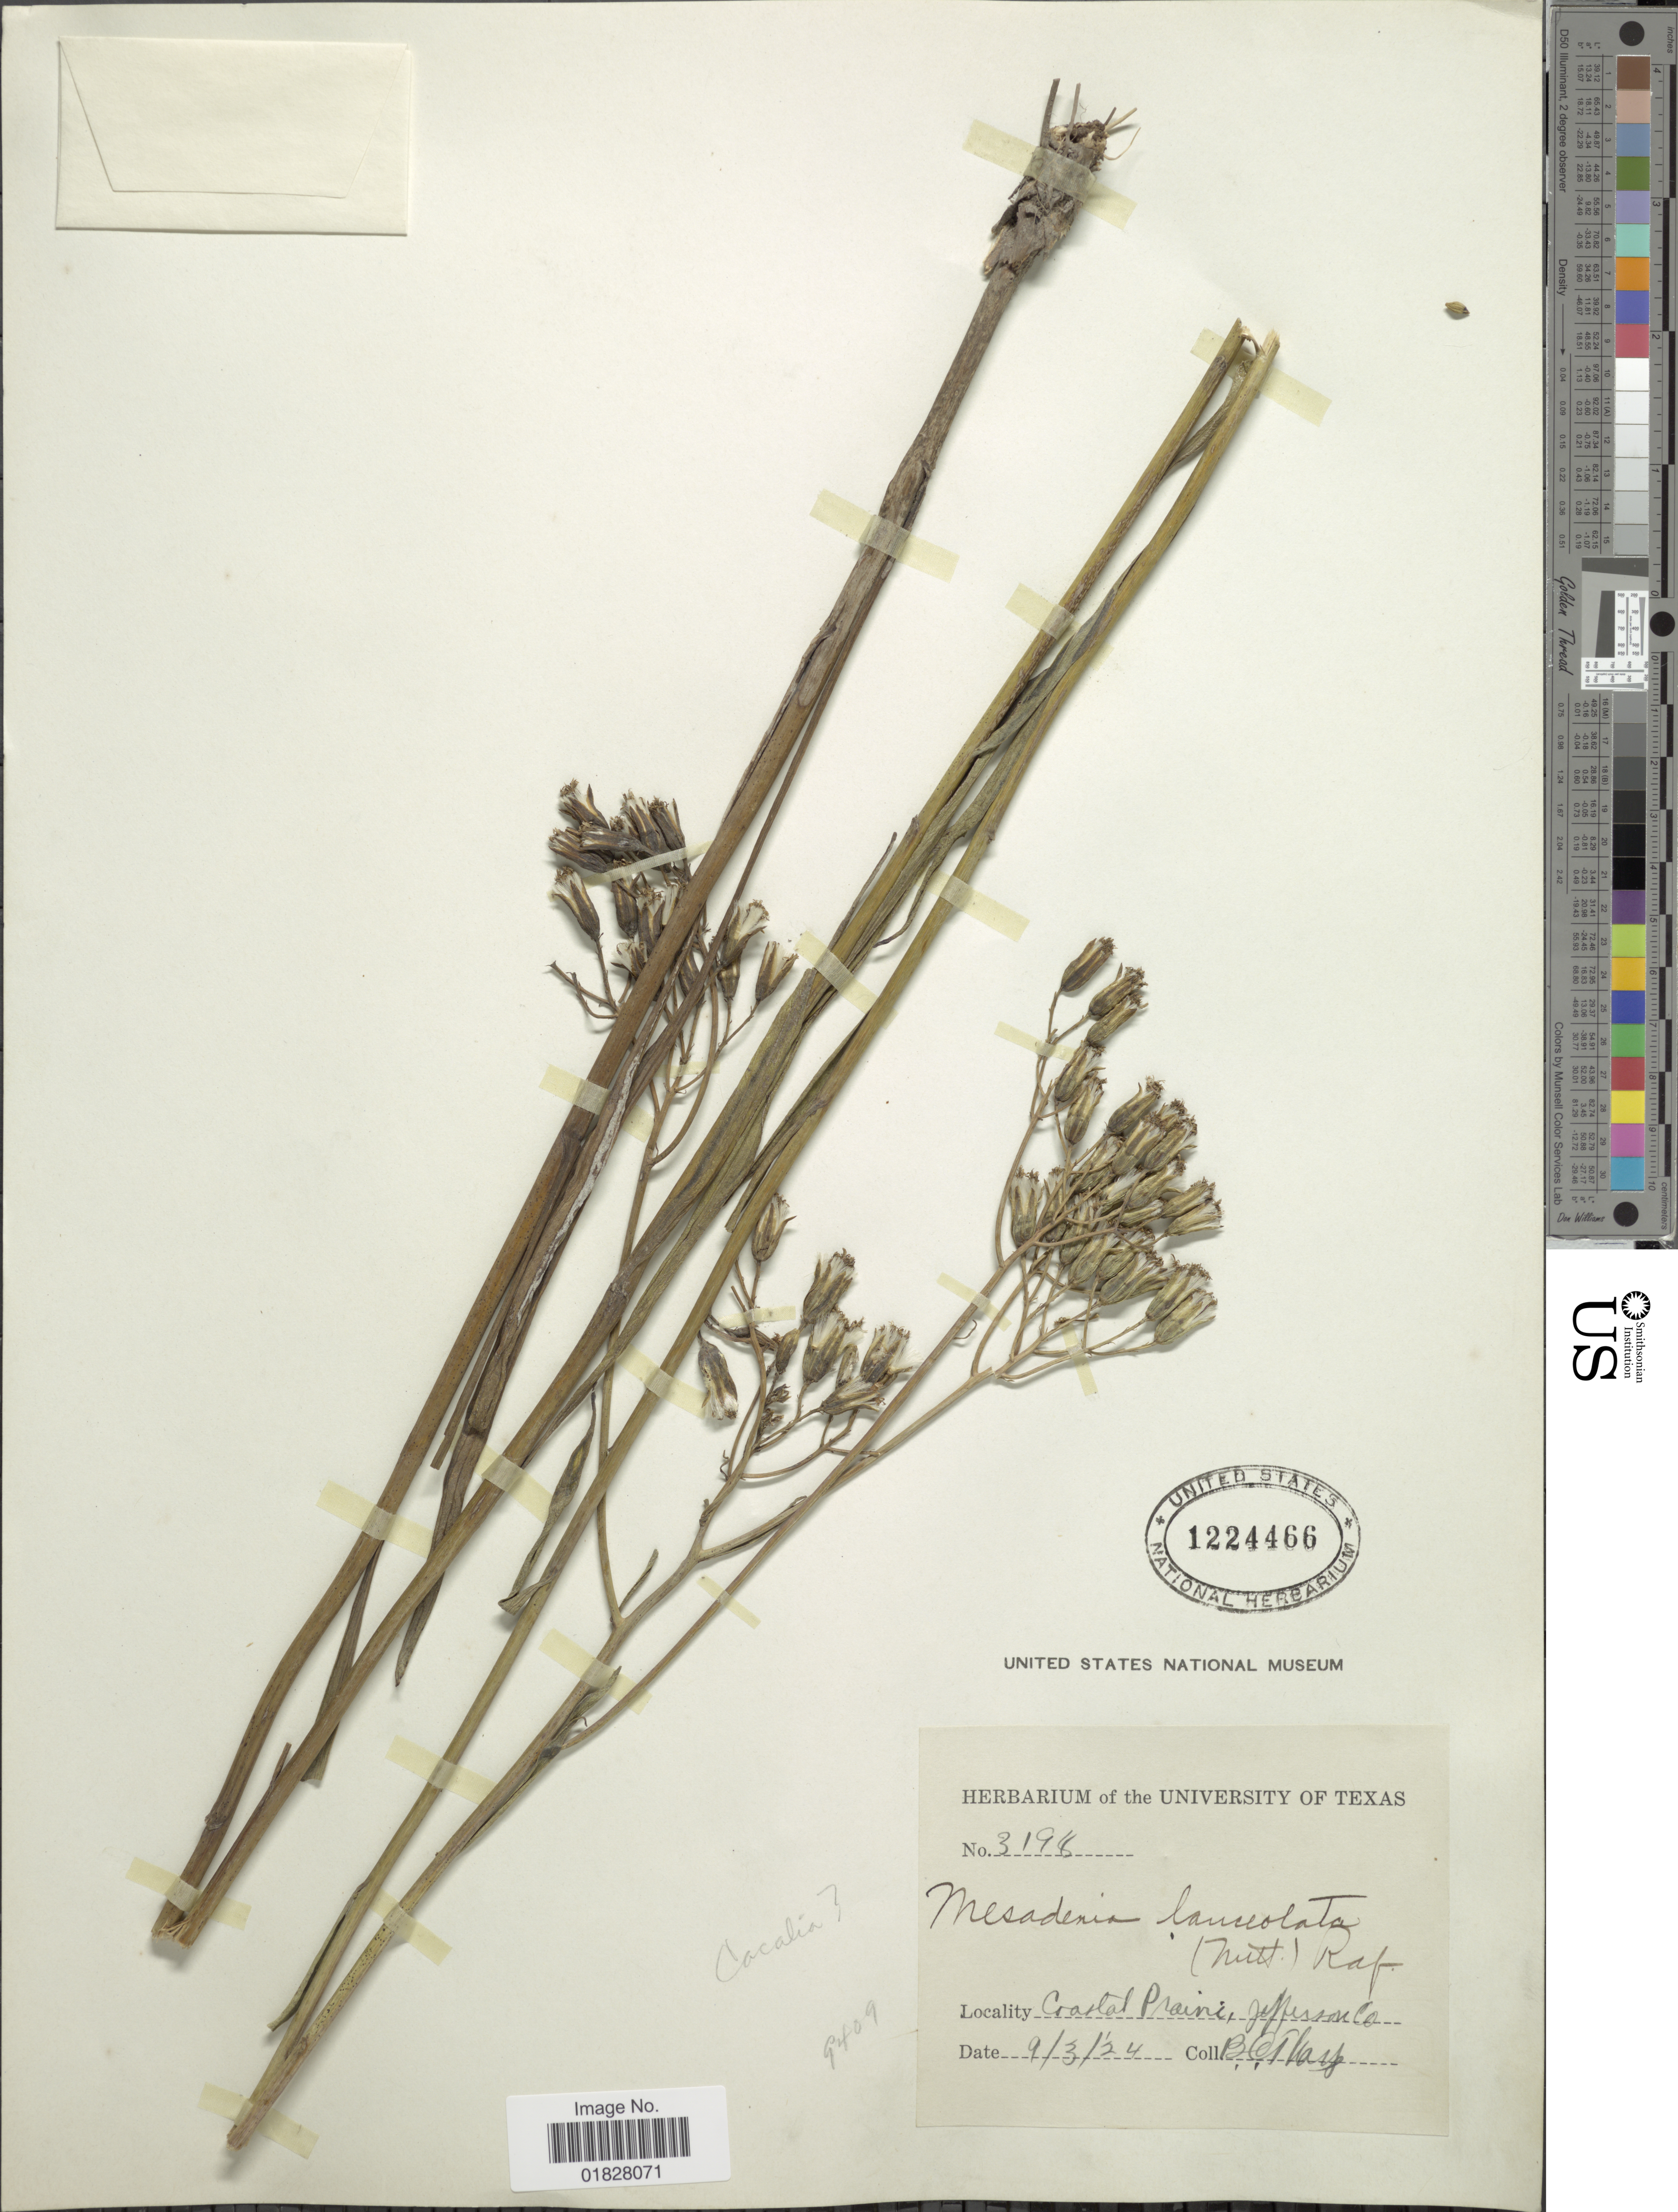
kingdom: Plantae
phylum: Tracheophyta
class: Magnoliopsida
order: Asterales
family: Asteraceae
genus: Arnoglossum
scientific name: Arnoglossum ovatum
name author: (Walter) H. Rob.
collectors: B. C. Tharp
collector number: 3198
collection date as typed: Transcribed d/m/y: 3/9/24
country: United States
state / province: Colorado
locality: Coastal Prairie, Jefferson Co.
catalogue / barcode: US 1224466